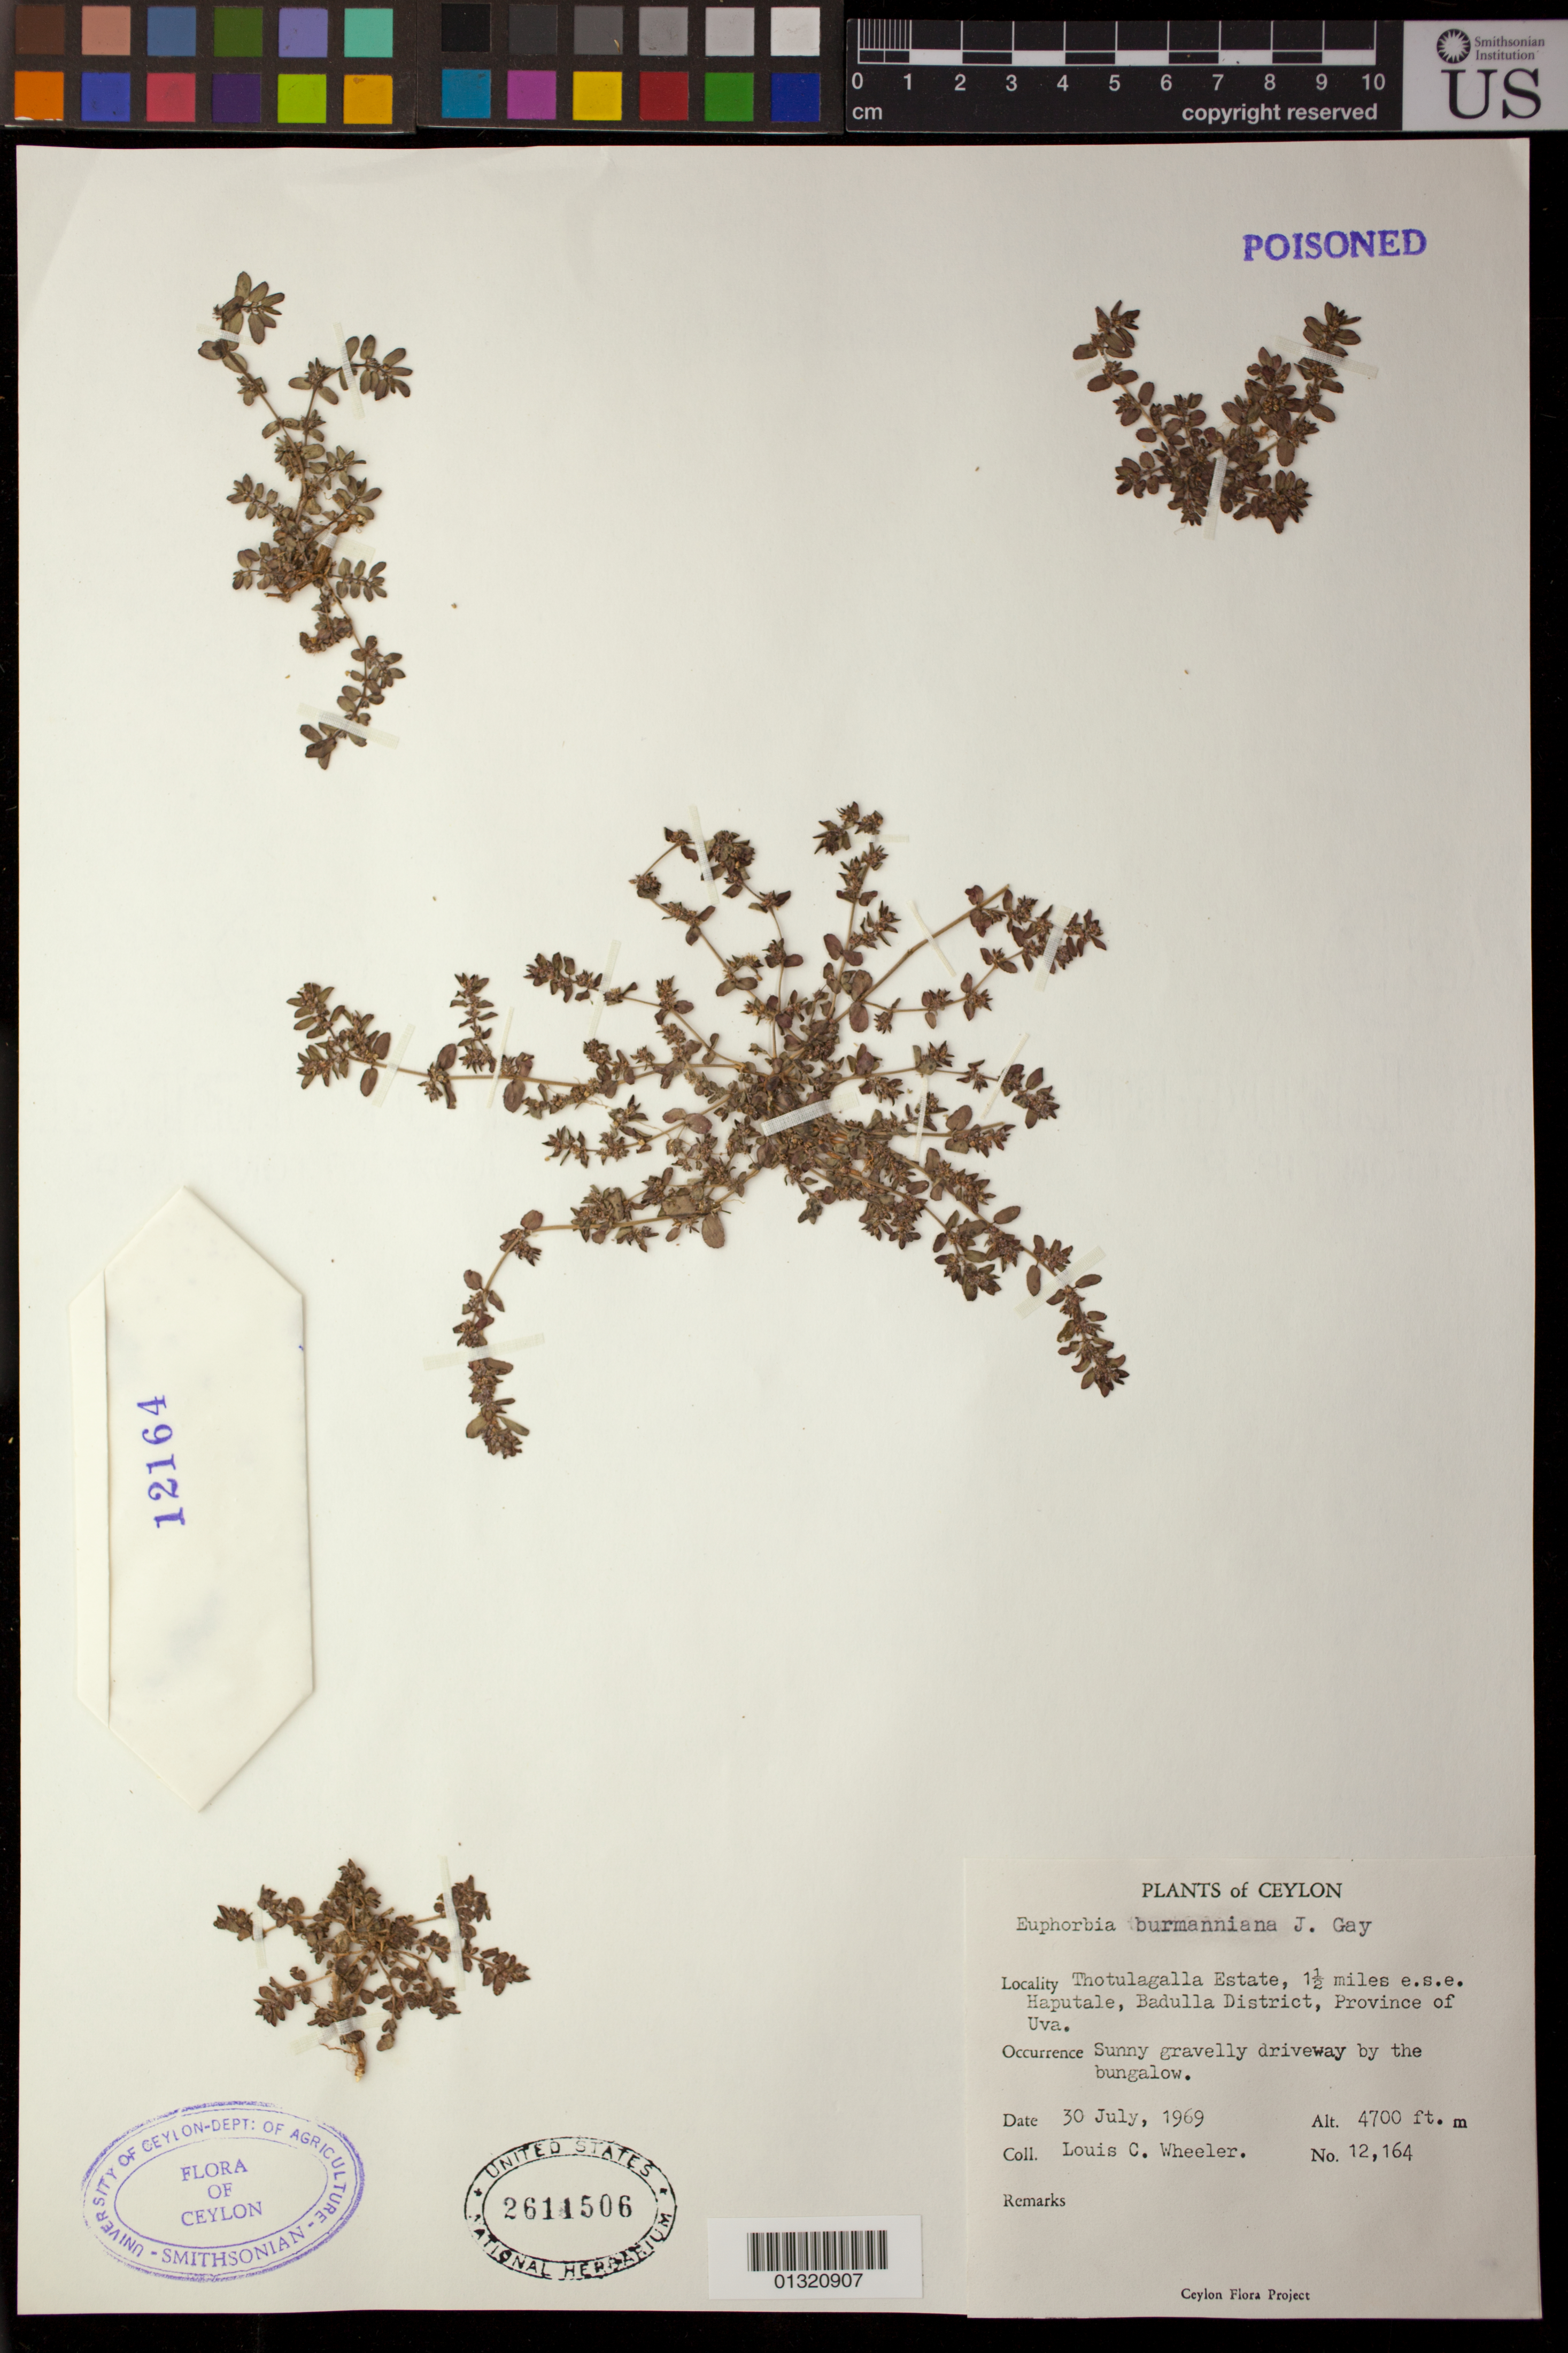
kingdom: Plantae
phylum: Tracheophyta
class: Magnoliopsida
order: Malpighiales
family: Euphorbiaceae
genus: Euphorbia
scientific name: Euphorbia forskaolii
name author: J. Gay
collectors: L. C. Wheeler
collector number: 12164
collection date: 1969-07-30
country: Sri Lanka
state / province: Uva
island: Ceylon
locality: Thotulagalla Estate, 1 1/2 miles e.s.e. Haputale, Badulla District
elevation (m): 1433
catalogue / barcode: US 2611506